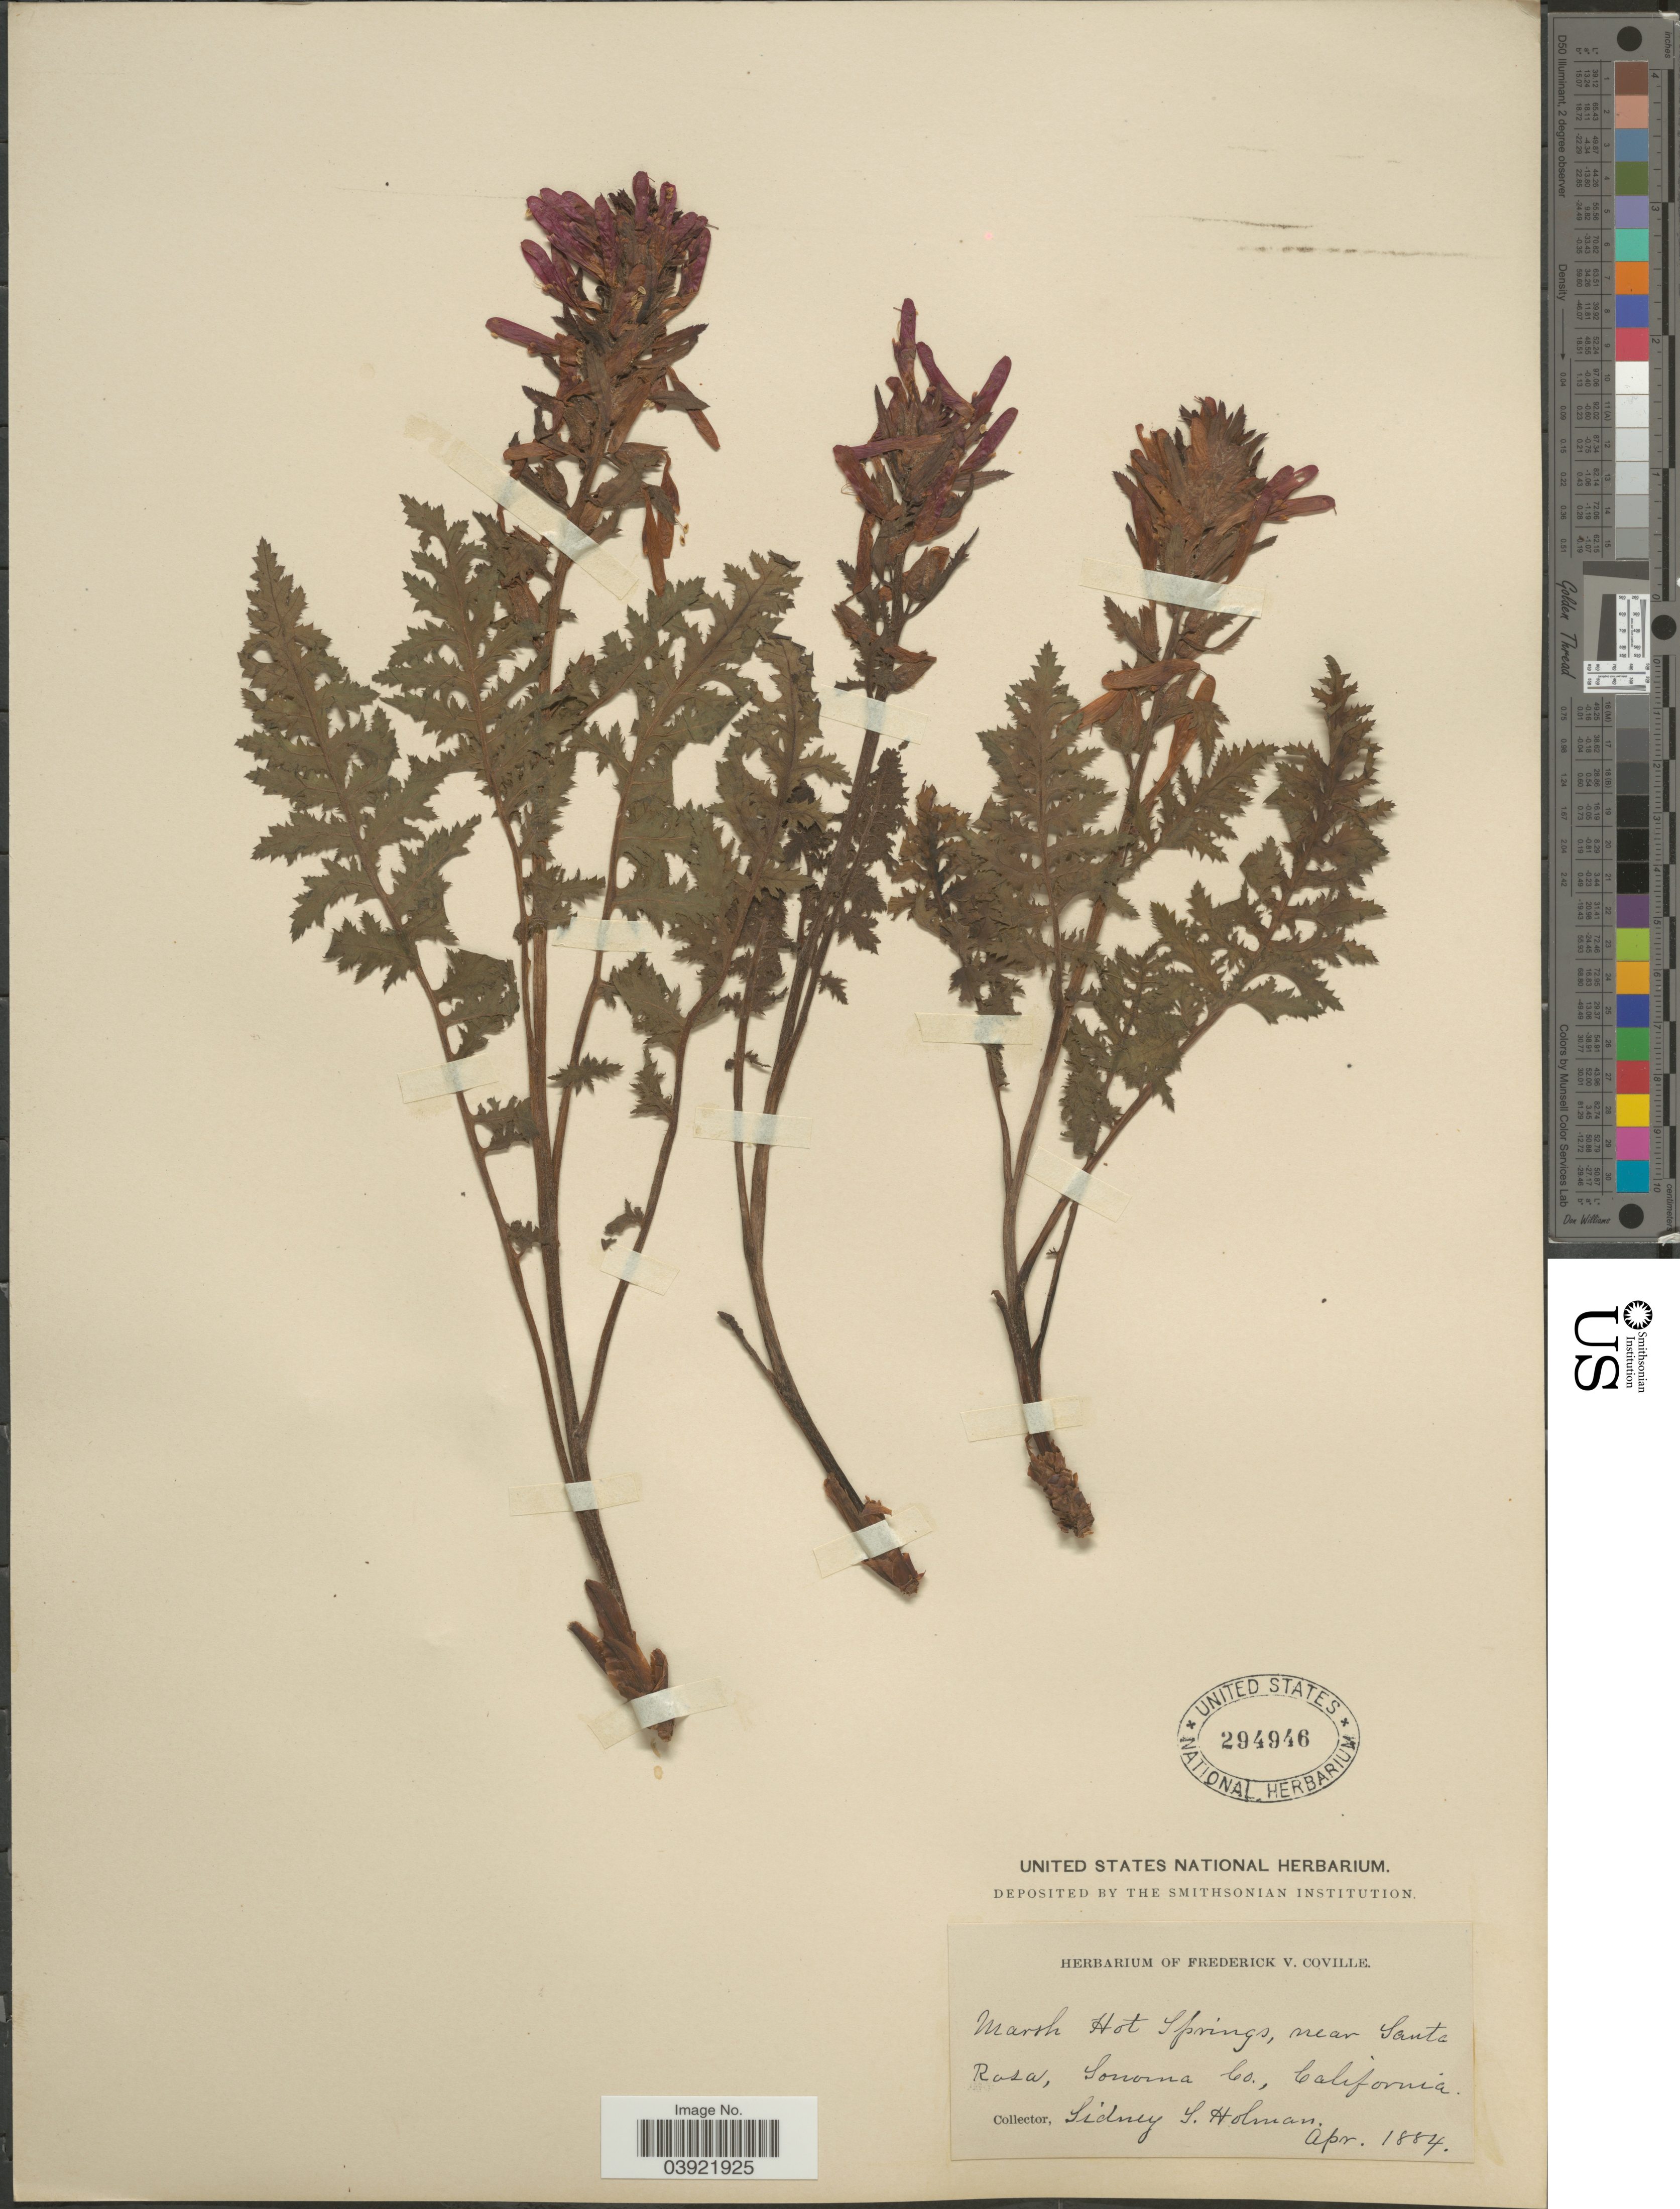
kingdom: Plantae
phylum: Tracheophyta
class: Magnoliopsida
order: Lamiales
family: Orobanchaceae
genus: Pedicularis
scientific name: Pedicularis densiflora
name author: Benth.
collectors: S. Holman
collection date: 1884-04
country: United States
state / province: California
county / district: Sonoma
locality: Marsh Hot Springs, near Santa Rosa, Sonoma Co.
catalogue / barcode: US 294946